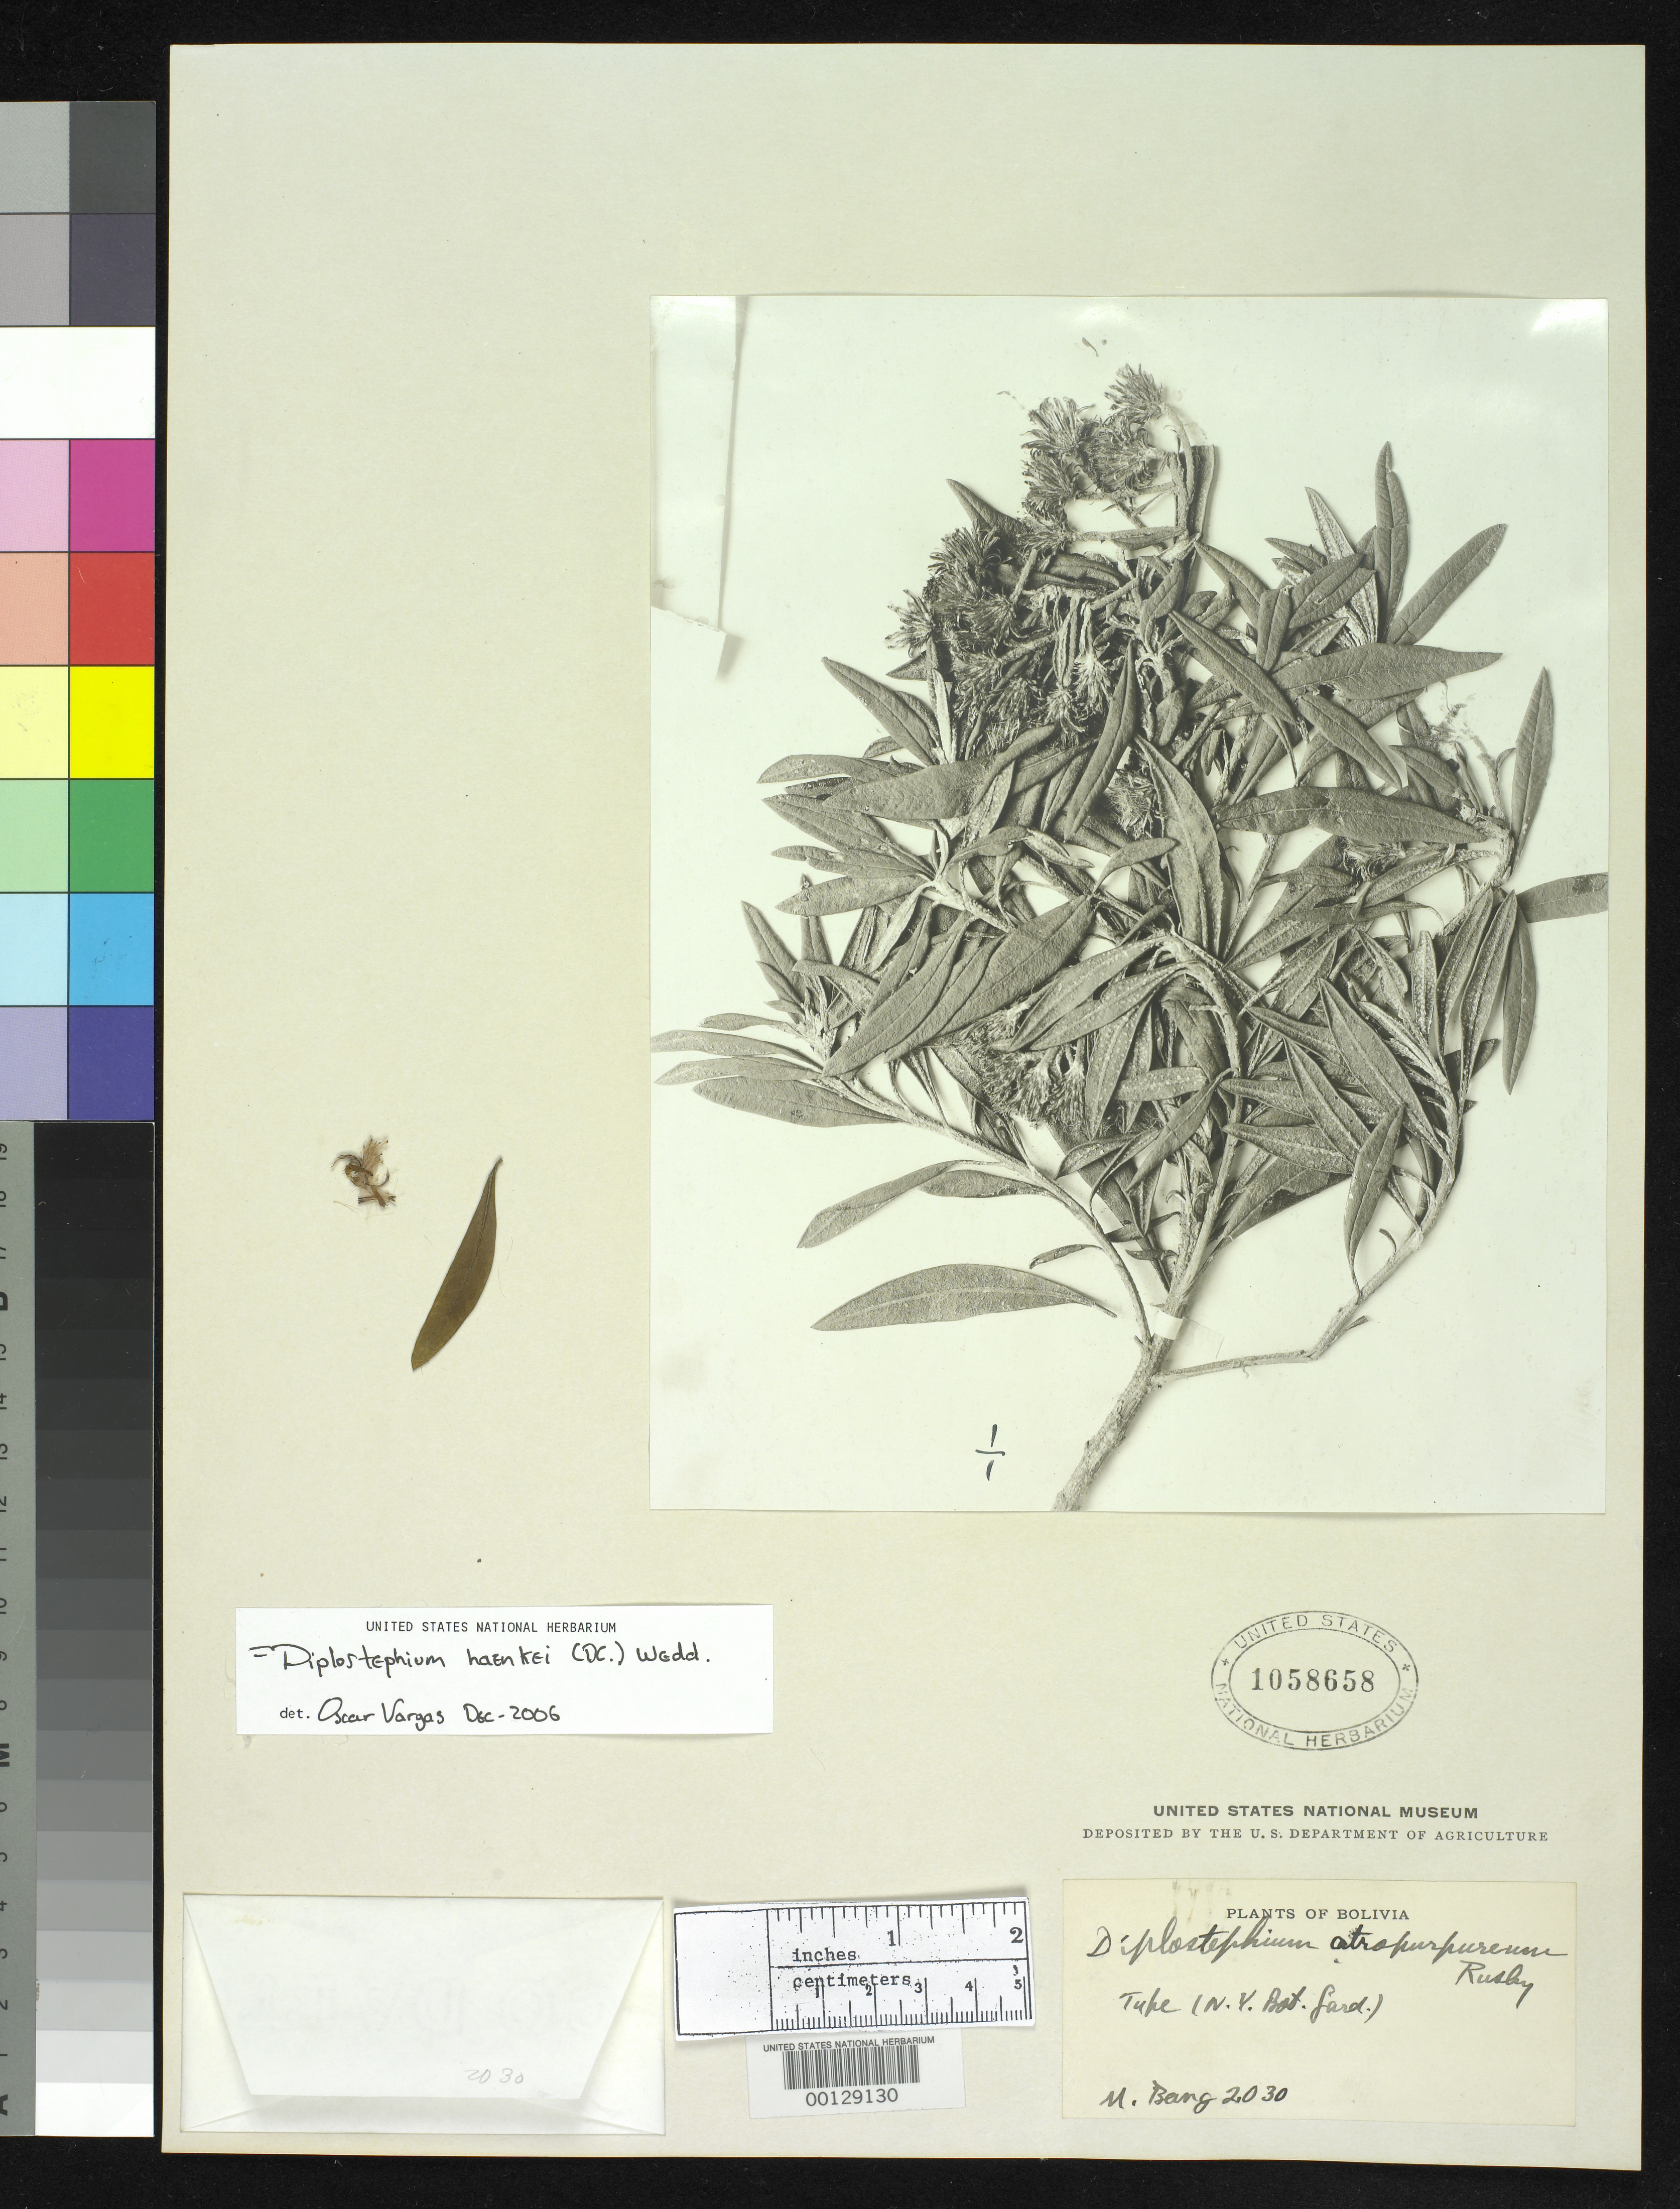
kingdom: Plantae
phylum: Tracheophyta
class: Magnoliopsida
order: Asterales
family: Asteraceae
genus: Diplostephium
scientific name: Diplostephium atropurpureum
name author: Rusby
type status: Type Fragment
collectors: M. Bang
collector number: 2030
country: Bolivia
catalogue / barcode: US 1058658